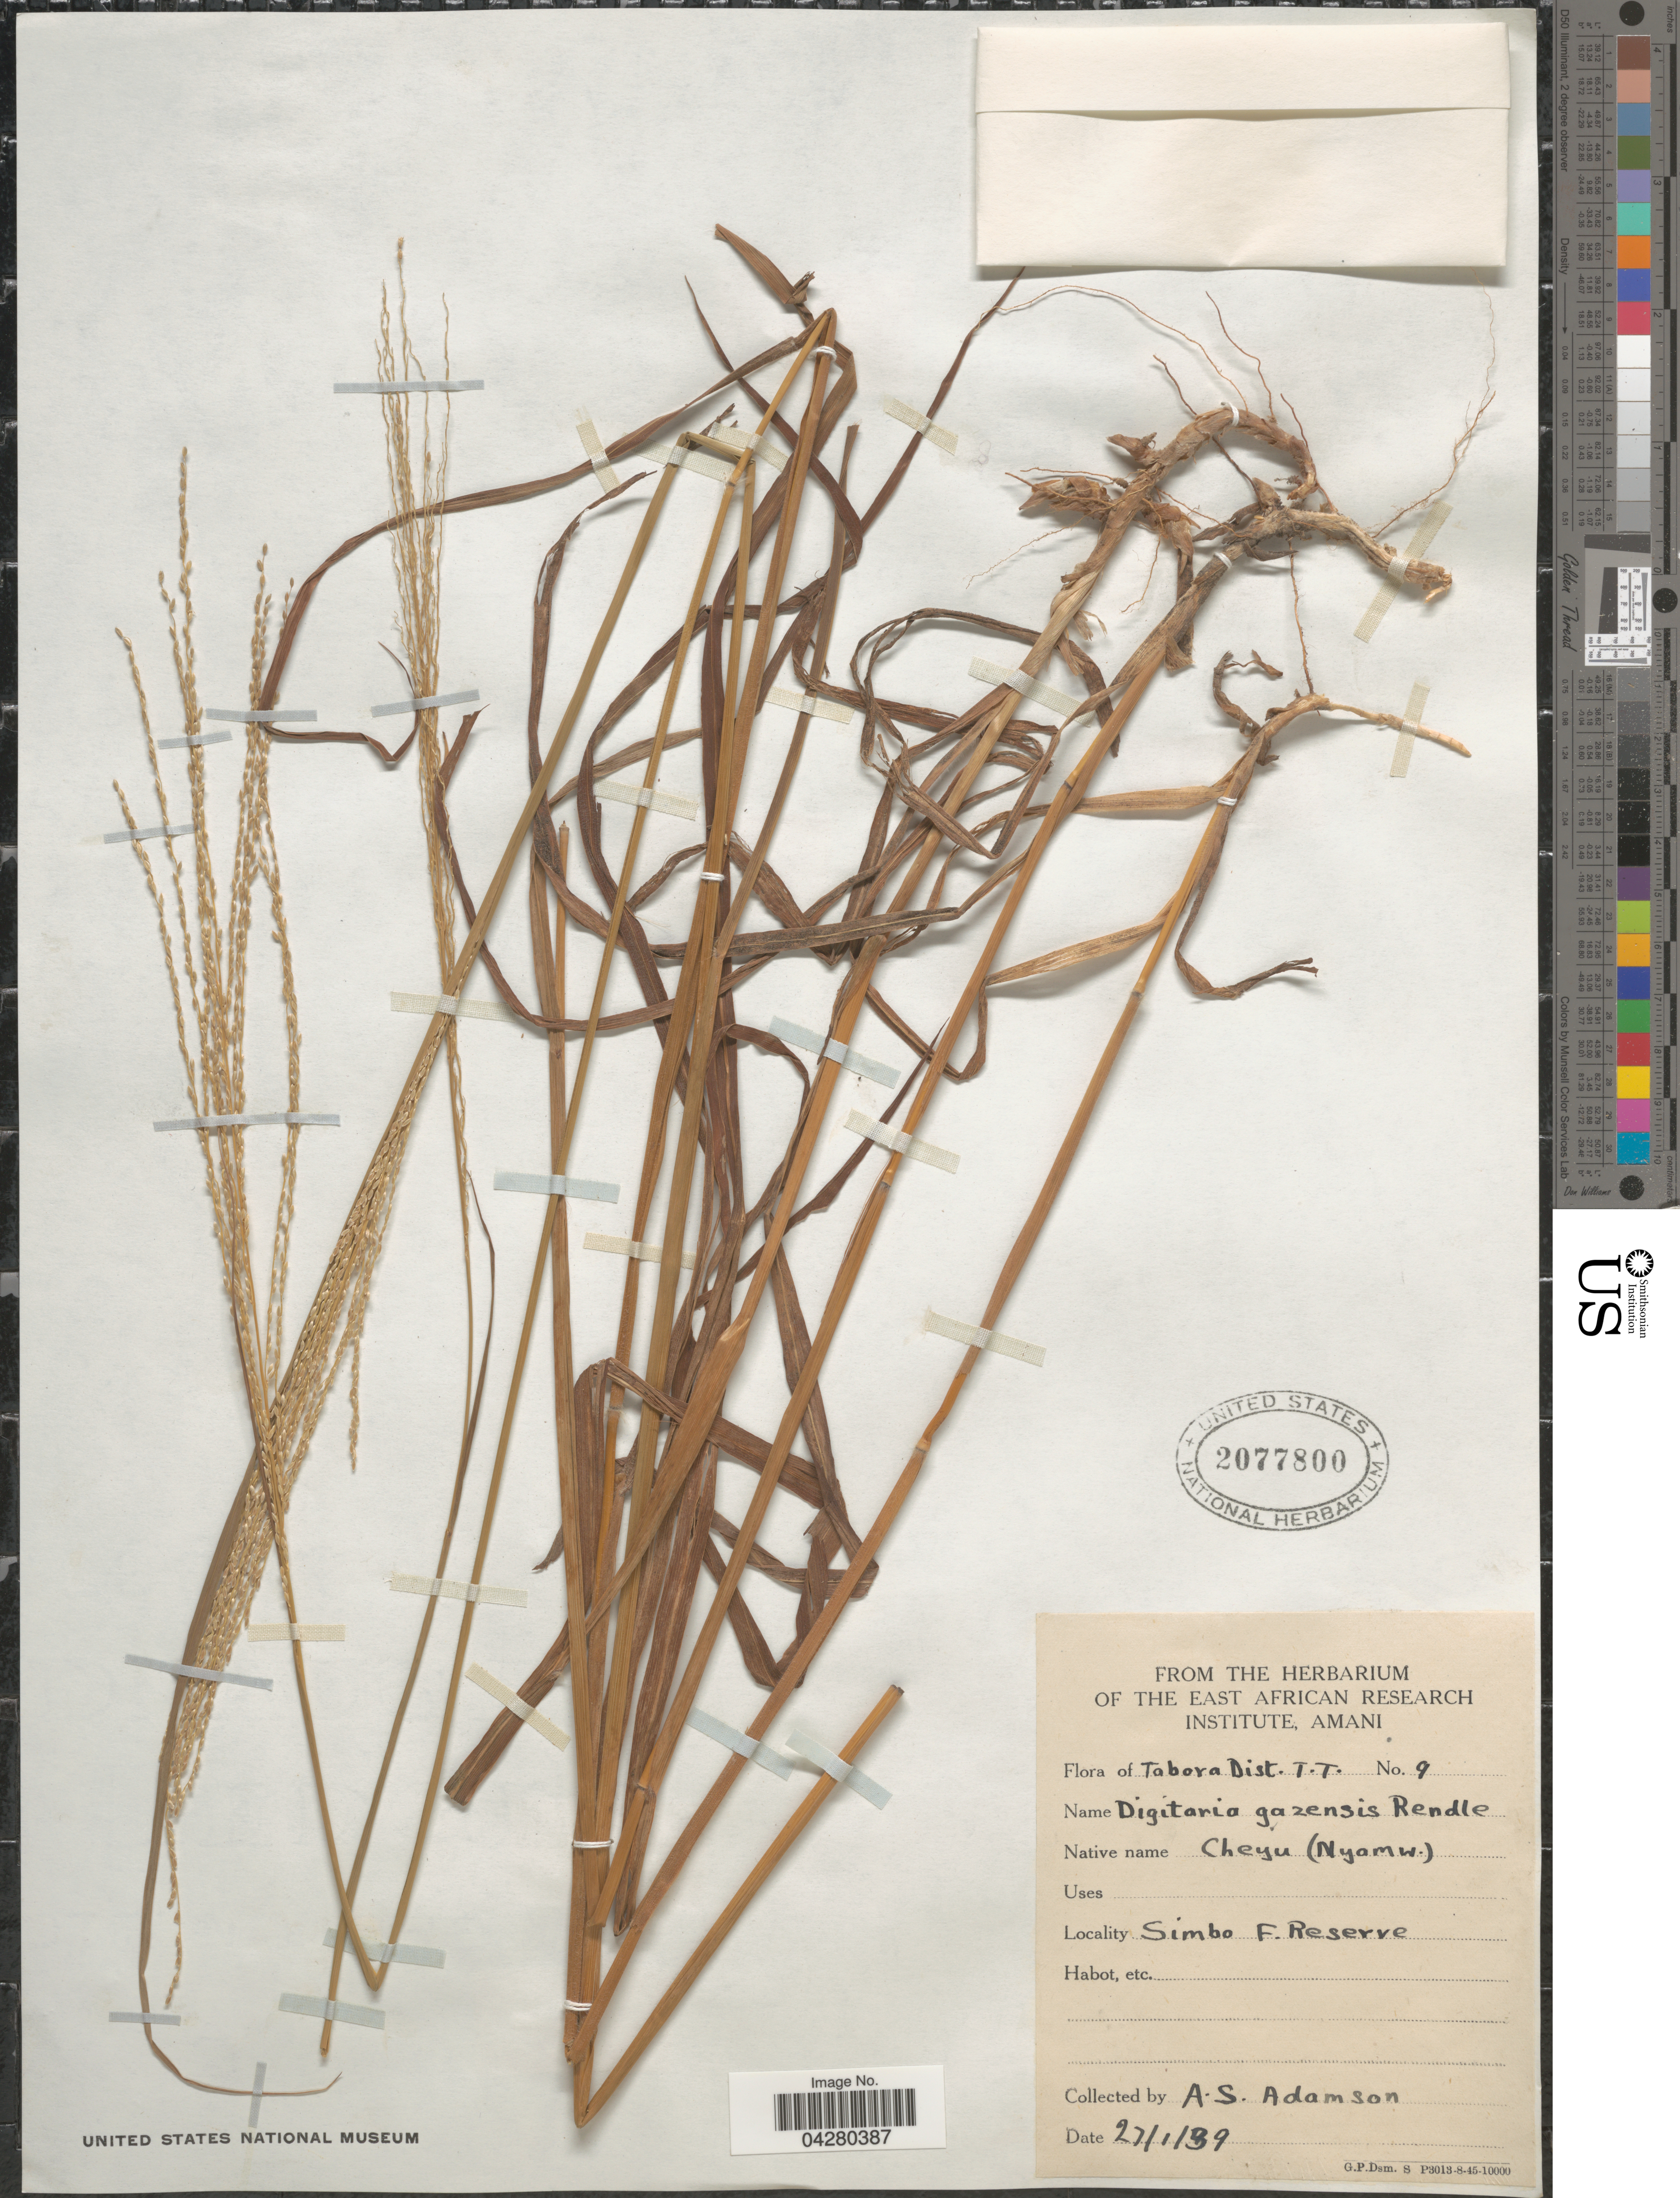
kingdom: Plantae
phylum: Tracheophyta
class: Liliopsida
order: Poales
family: Poaceae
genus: Digitaria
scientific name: Digitaria gazensis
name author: Rendle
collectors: A. Adamson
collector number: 9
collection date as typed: Transcribed d/m/y: 27/1/39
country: Tanzania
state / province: Tabora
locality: Tabora Dist. T. T. Simbo F. Reserve.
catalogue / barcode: US 2077800